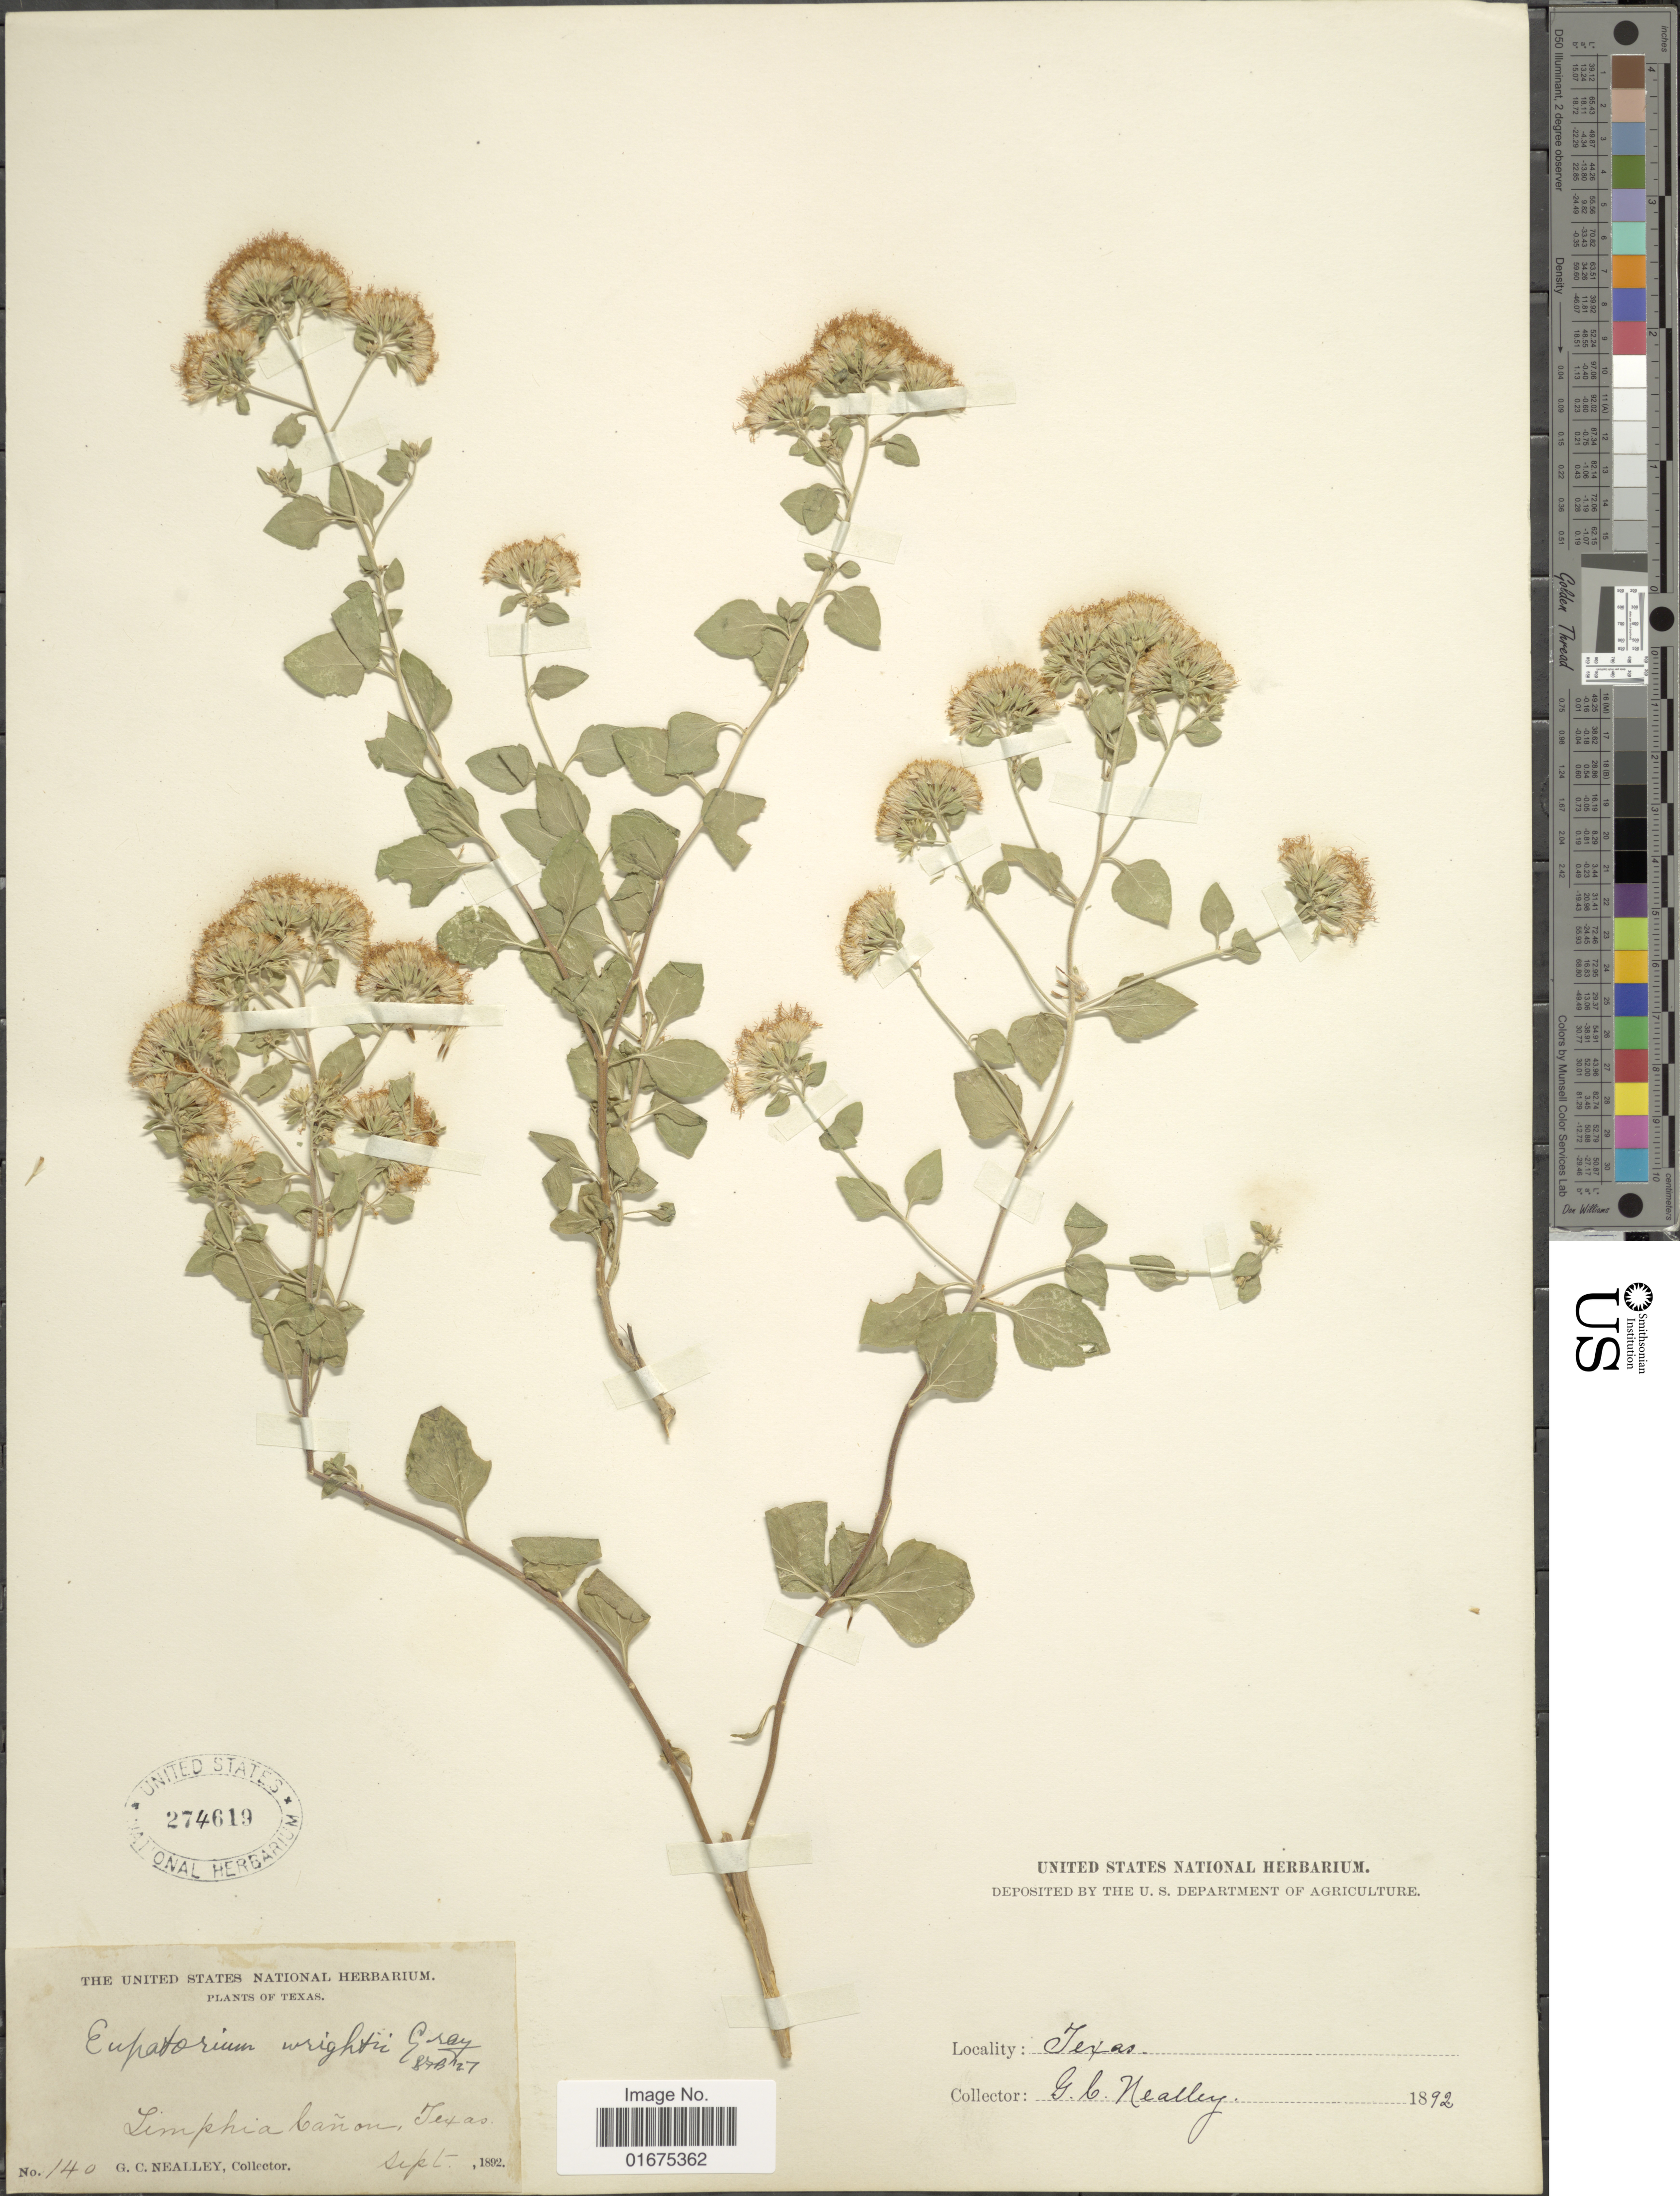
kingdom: Plantae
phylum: Tracheophyta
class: Magnoliopsida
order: Asterales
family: Asteraceae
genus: Ageratina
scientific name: Ageratina wrightii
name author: (A. Gray) R.M. King & H. Rob.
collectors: G. C. Nealley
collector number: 140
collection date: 1892-09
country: United States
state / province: Texas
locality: Limphia Canon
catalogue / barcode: US 274619